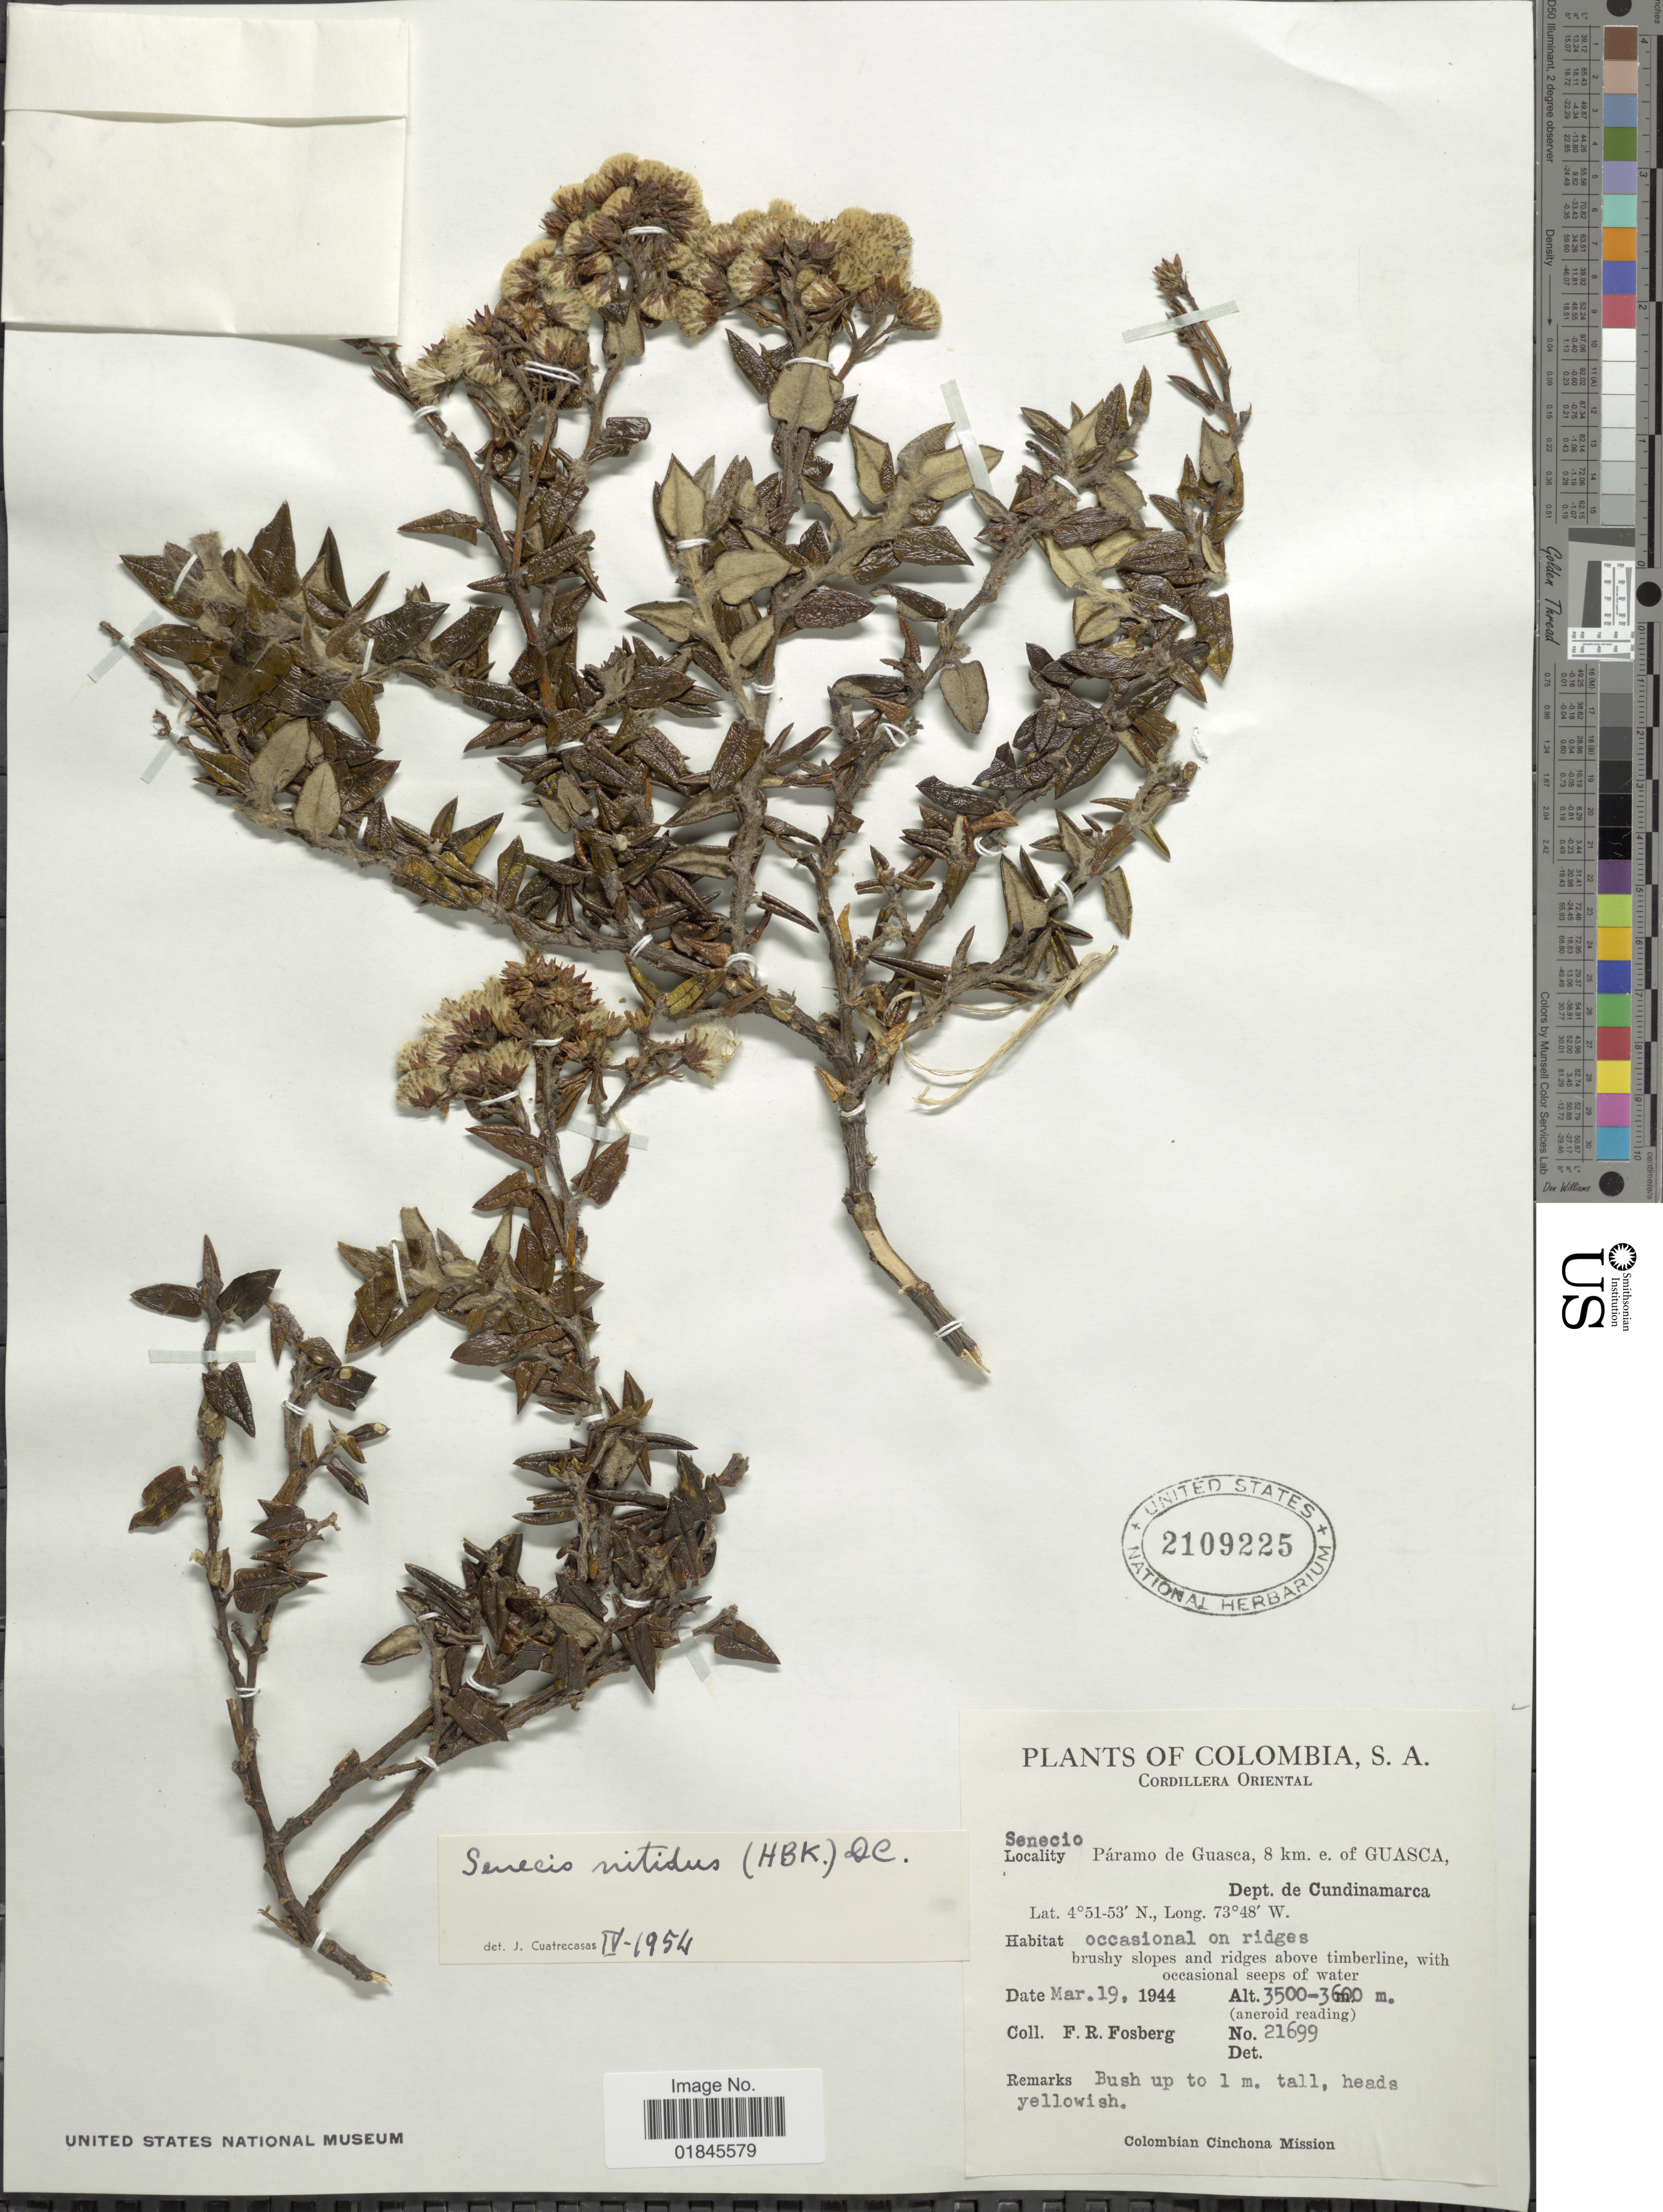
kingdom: Plantae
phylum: Tracheophyta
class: Magnoliopsida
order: Asterales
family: Asteraceae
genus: Pentacalia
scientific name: Pentacalia nitida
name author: (Kunth) Cuatrec.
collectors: F. R. Fosberg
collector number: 21699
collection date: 1944-03-19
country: Colombia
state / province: Cundinamarca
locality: Cordillera Oriental. Páramo de Guasca, 8 km. e. of Guasca, Dept. de Cundinamarca.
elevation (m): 3500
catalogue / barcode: US 2109225